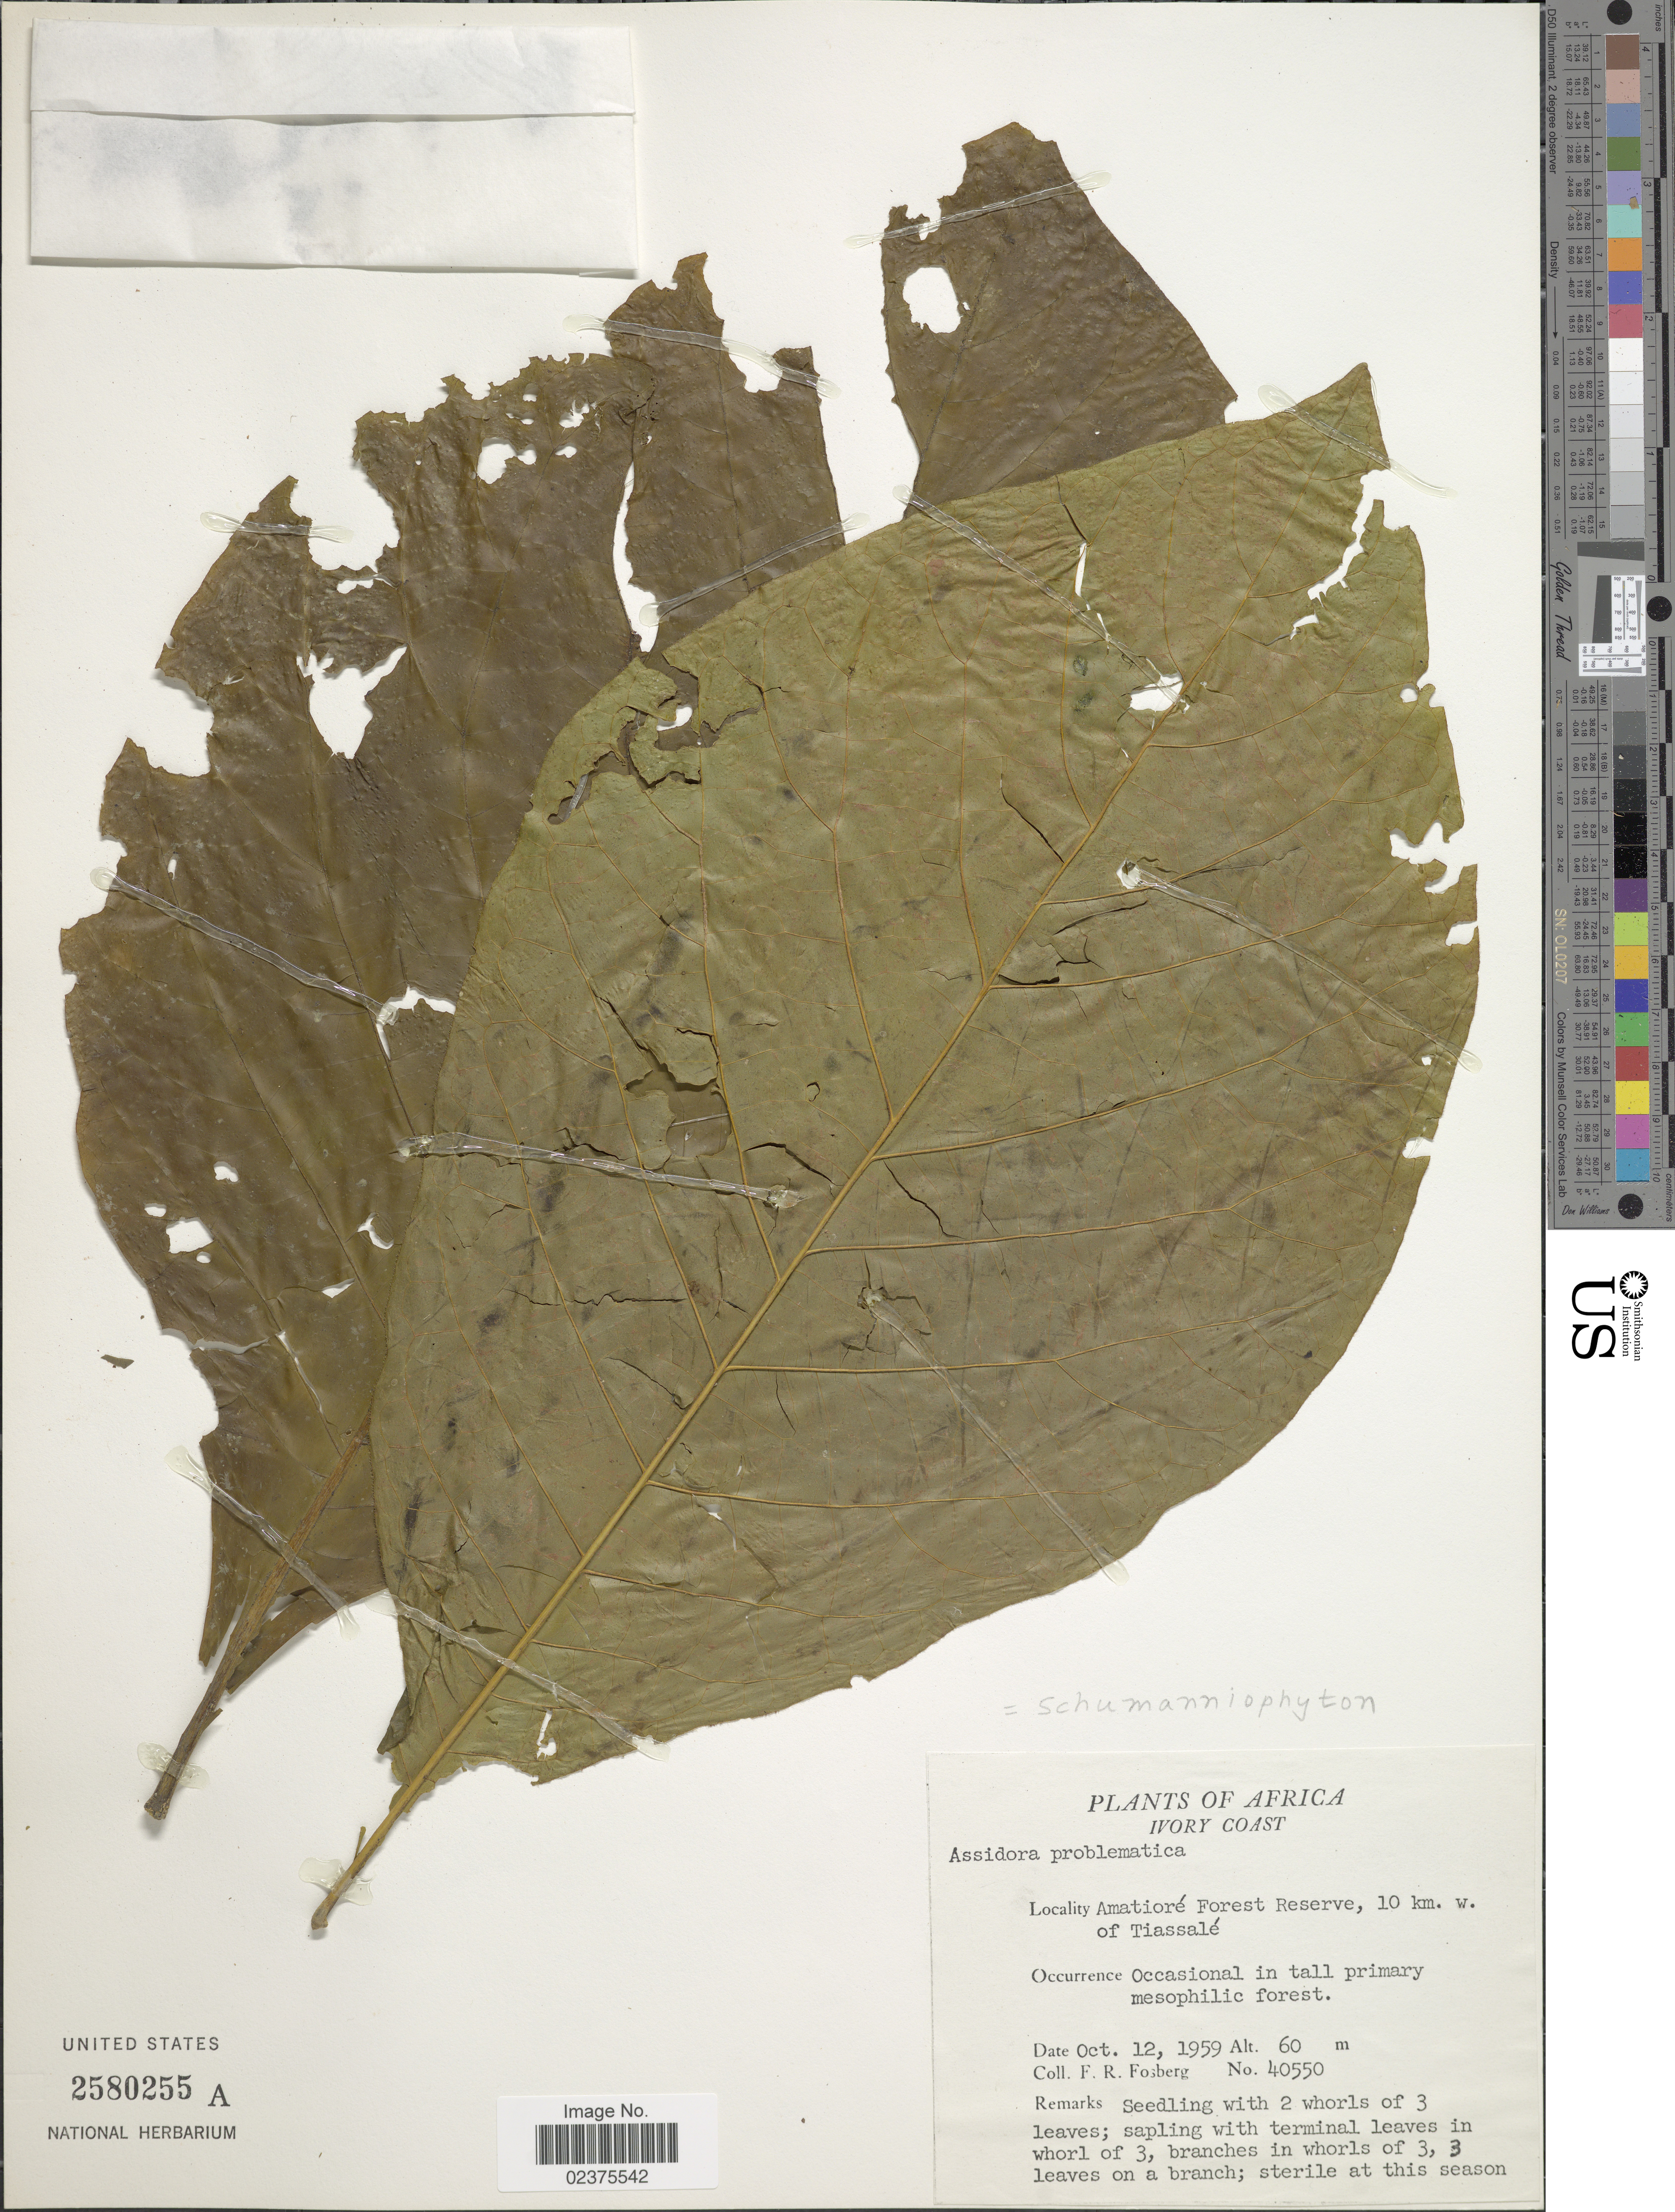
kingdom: Plantae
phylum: Tracheophyta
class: Magnoliopsida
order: Gentianales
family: Rubiaceae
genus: Schumanniophyton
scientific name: Schumanniophyton problematicum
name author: (A. Chev.) Aubrév.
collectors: F. R. Fosberg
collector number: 40550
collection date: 1959-10-12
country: Ivory Coast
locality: Ivory Coast, Amatiore Forest Reserve, 10 km. w. of Tiassale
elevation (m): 60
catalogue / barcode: US 2580255A